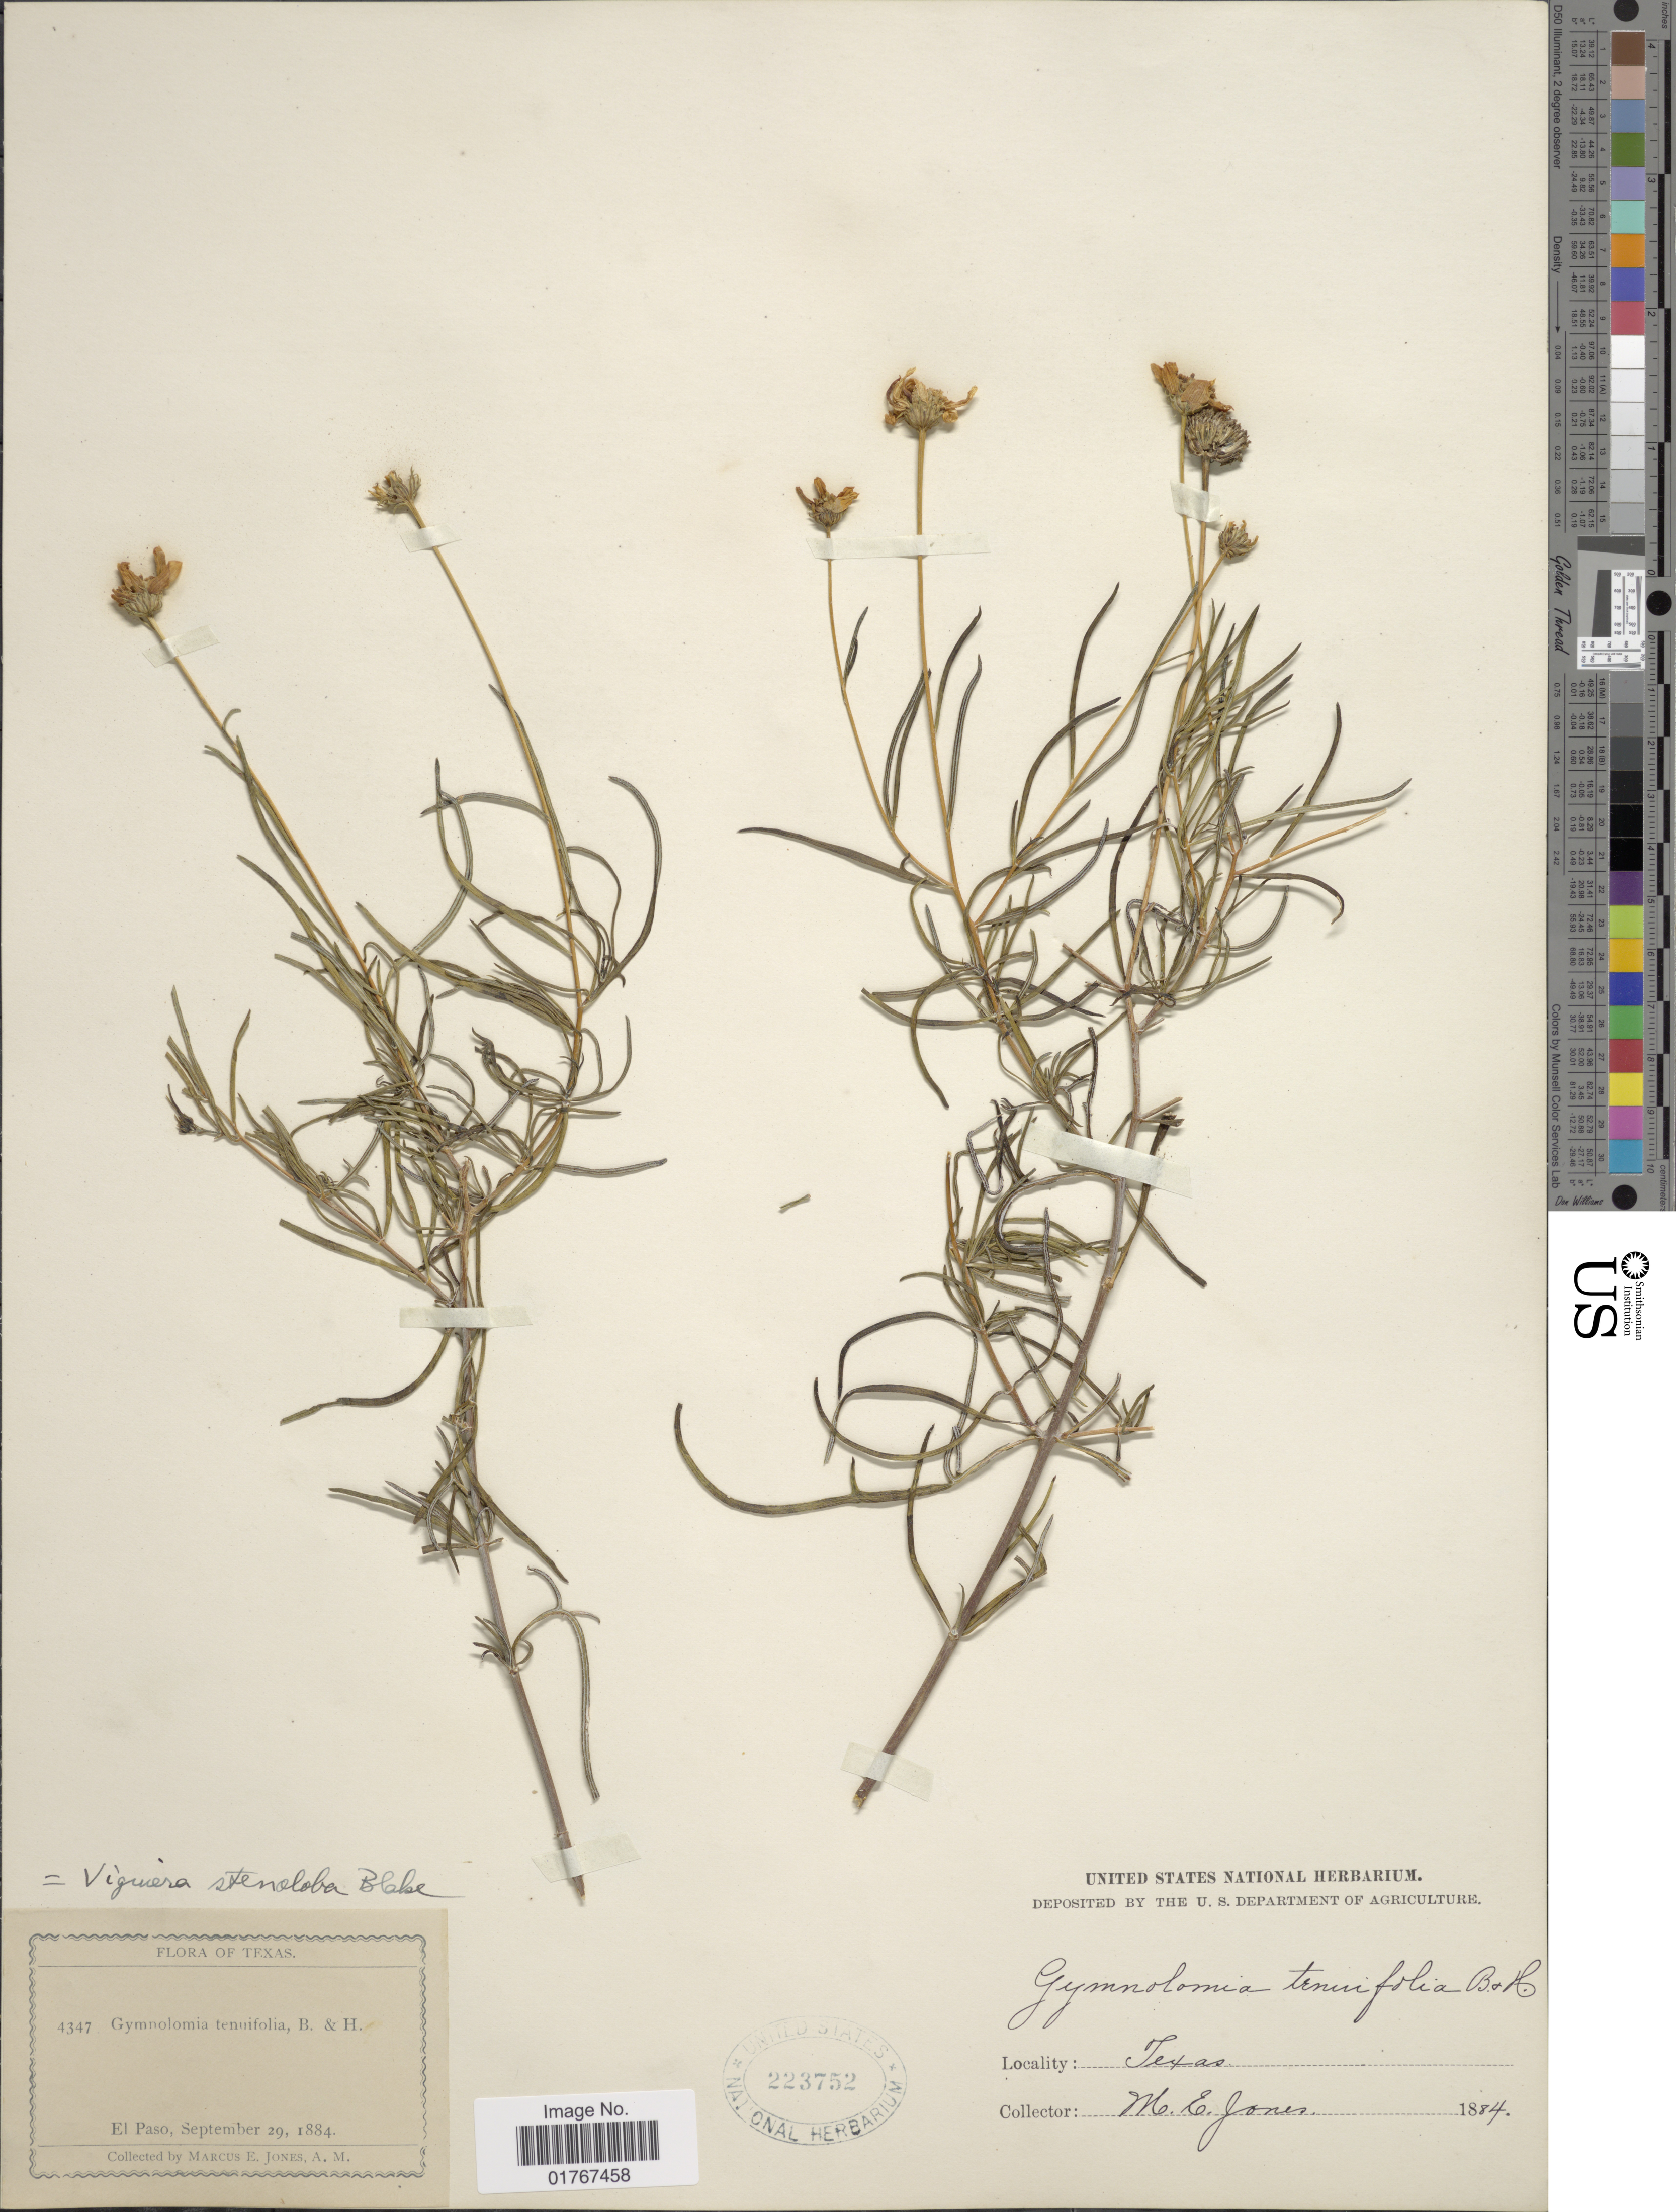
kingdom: Plantae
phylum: Tracheophyta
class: Magnoliopsida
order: Asterales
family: Asteraceae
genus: Viguiera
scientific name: Viguiera stenoloba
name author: S.F. Blake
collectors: M. E. Jones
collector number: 4347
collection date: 1884-09-29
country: United States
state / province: Texas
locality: El Paso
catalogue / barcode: US 223752